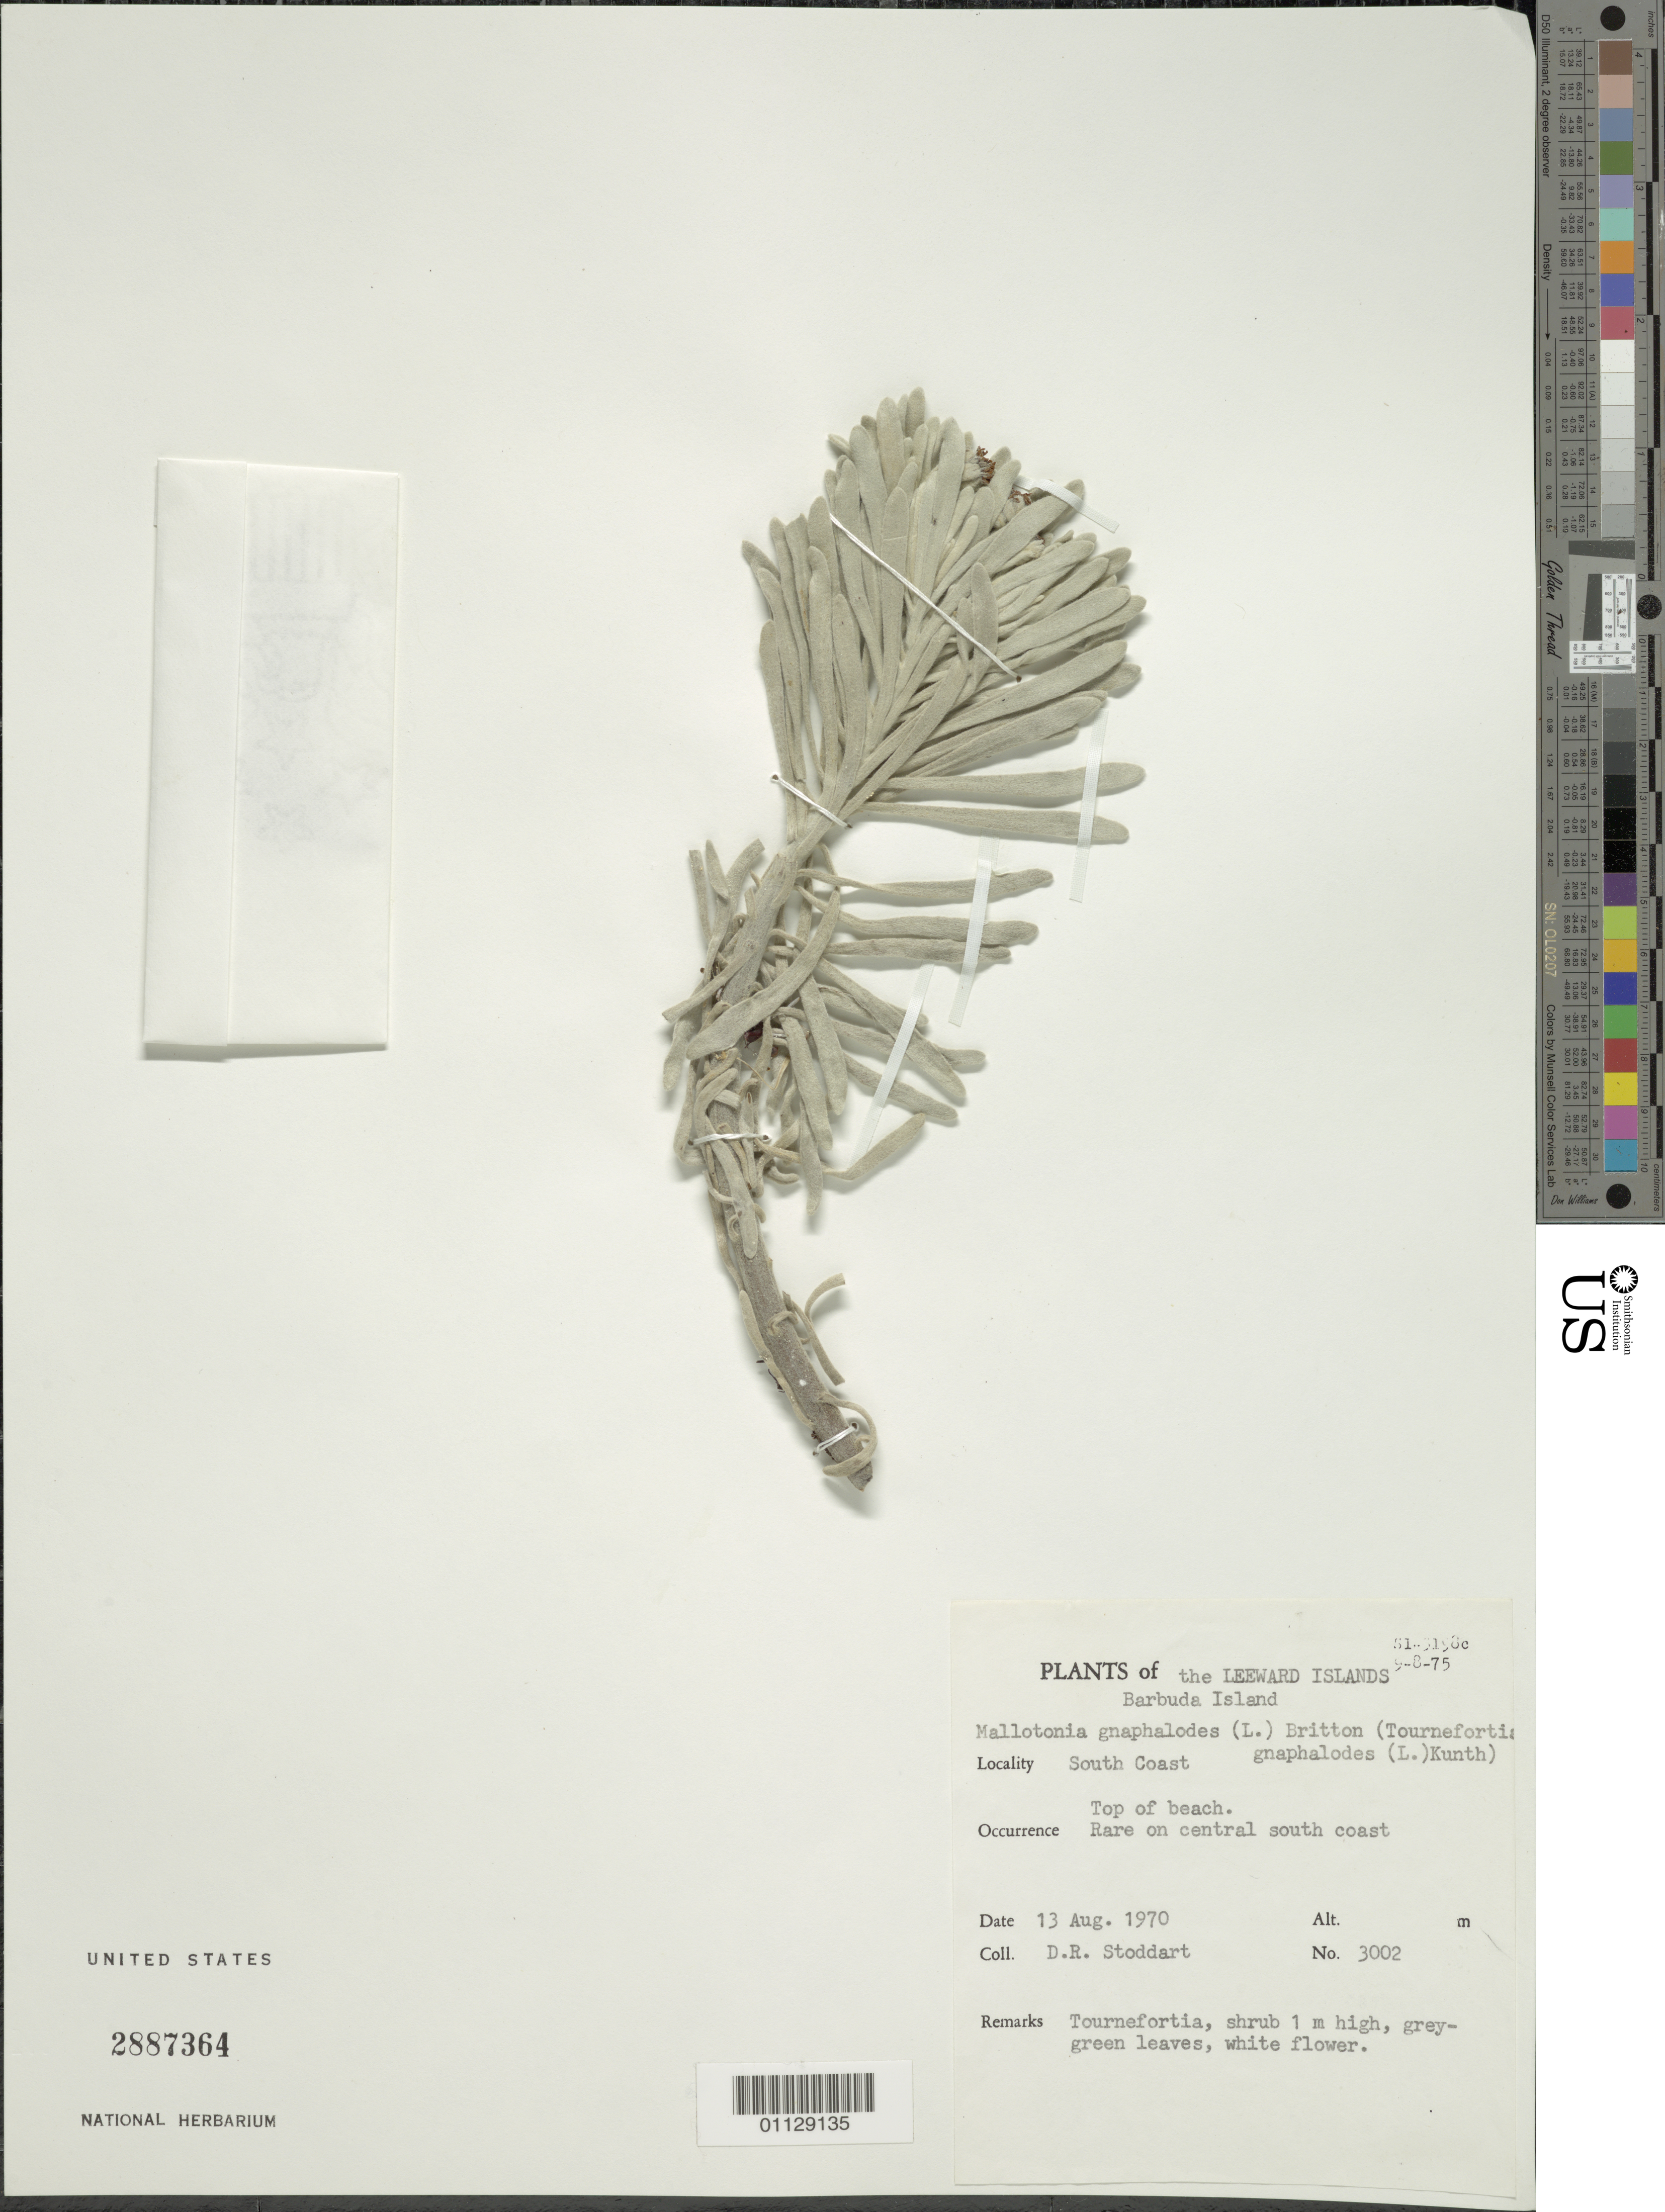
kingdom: Plantae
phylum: Tracheophyta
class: Magnoliopsida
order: Boraginales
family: Heliotropiaceae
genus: Mallotonia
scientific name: Mallotonia gnaphalodes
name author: (L.) Britton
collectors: D. R. Stoddart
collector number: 3002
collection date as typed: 13 Aug 1970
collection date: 1970-08-13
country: Antigua and Barbuda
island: Barbuda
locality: South coast, yop of beach, rare on central south coast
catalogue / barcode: US 2887364